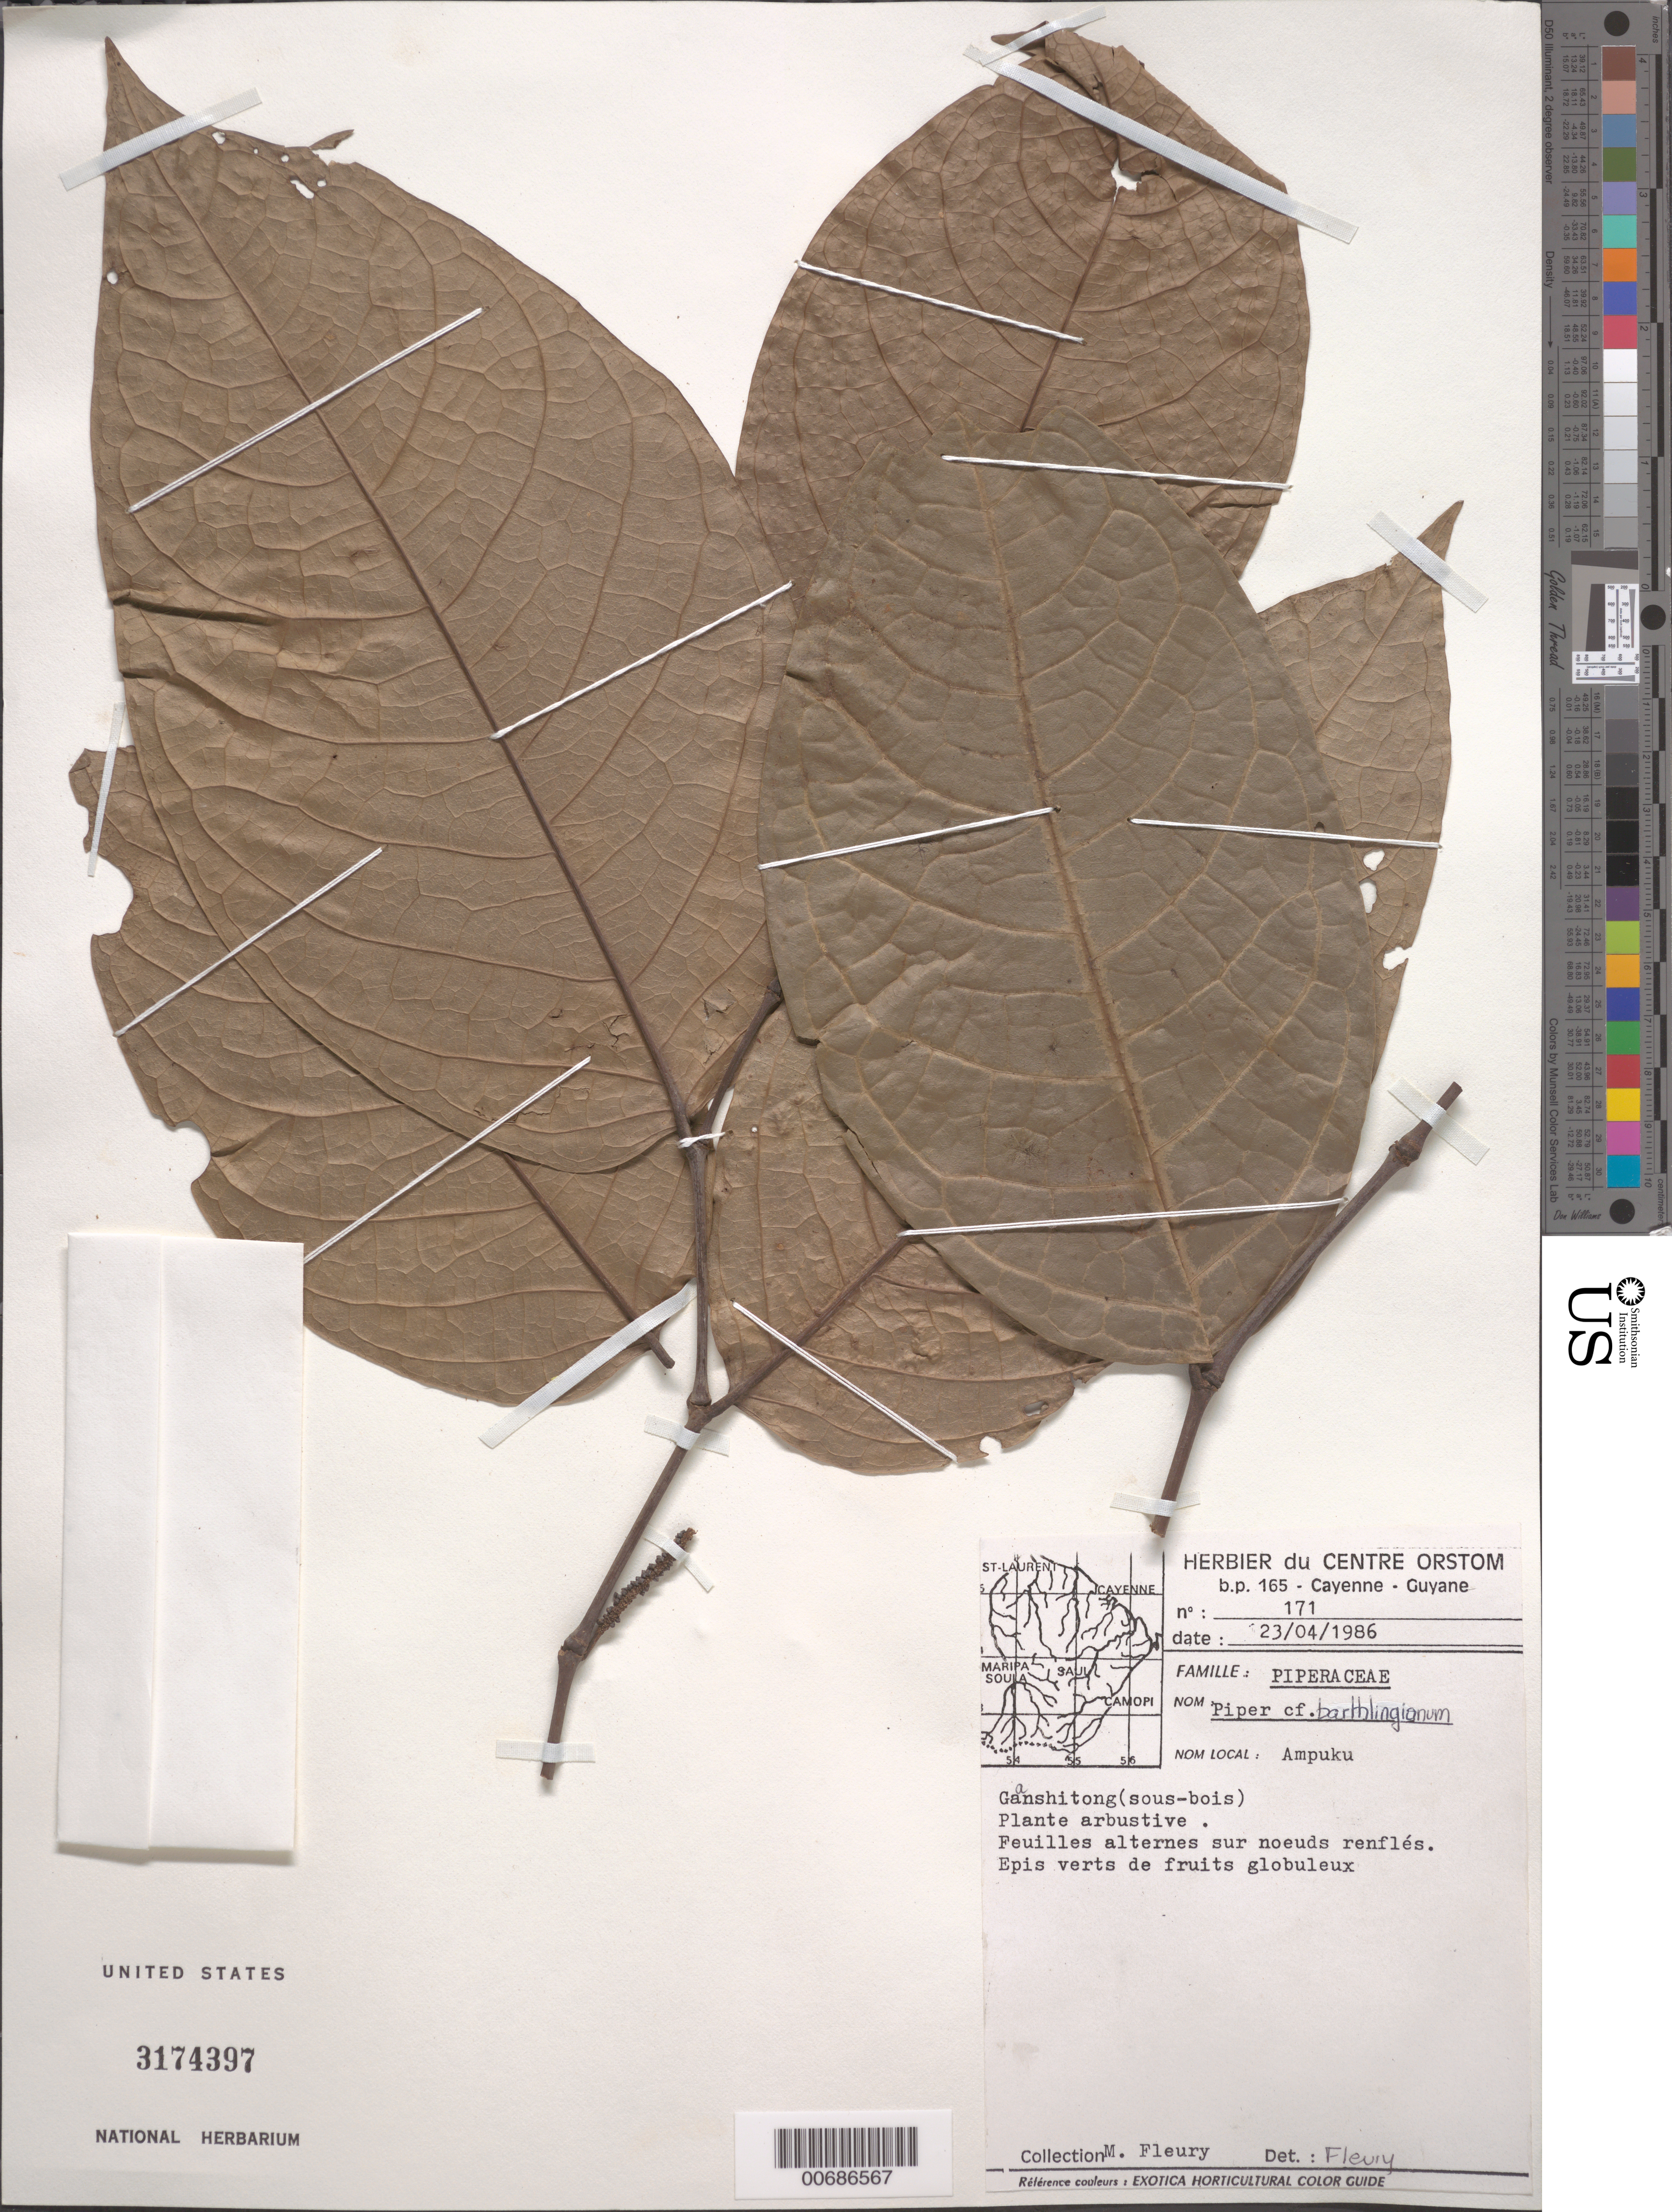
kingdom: Plantae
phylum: Tracheophyta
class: Magnoliopsida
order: Piperales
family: Piperaceae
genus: Piper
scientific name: Piper bartlingianum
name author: (Miq.) C. DC.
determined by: Fleury, M.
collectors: M. Fleury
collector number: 171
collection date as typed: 23-Apr-86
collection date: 1986-04-23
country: French Guiana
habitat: Gaangshitong (sous bois)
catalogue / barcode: US 3174397